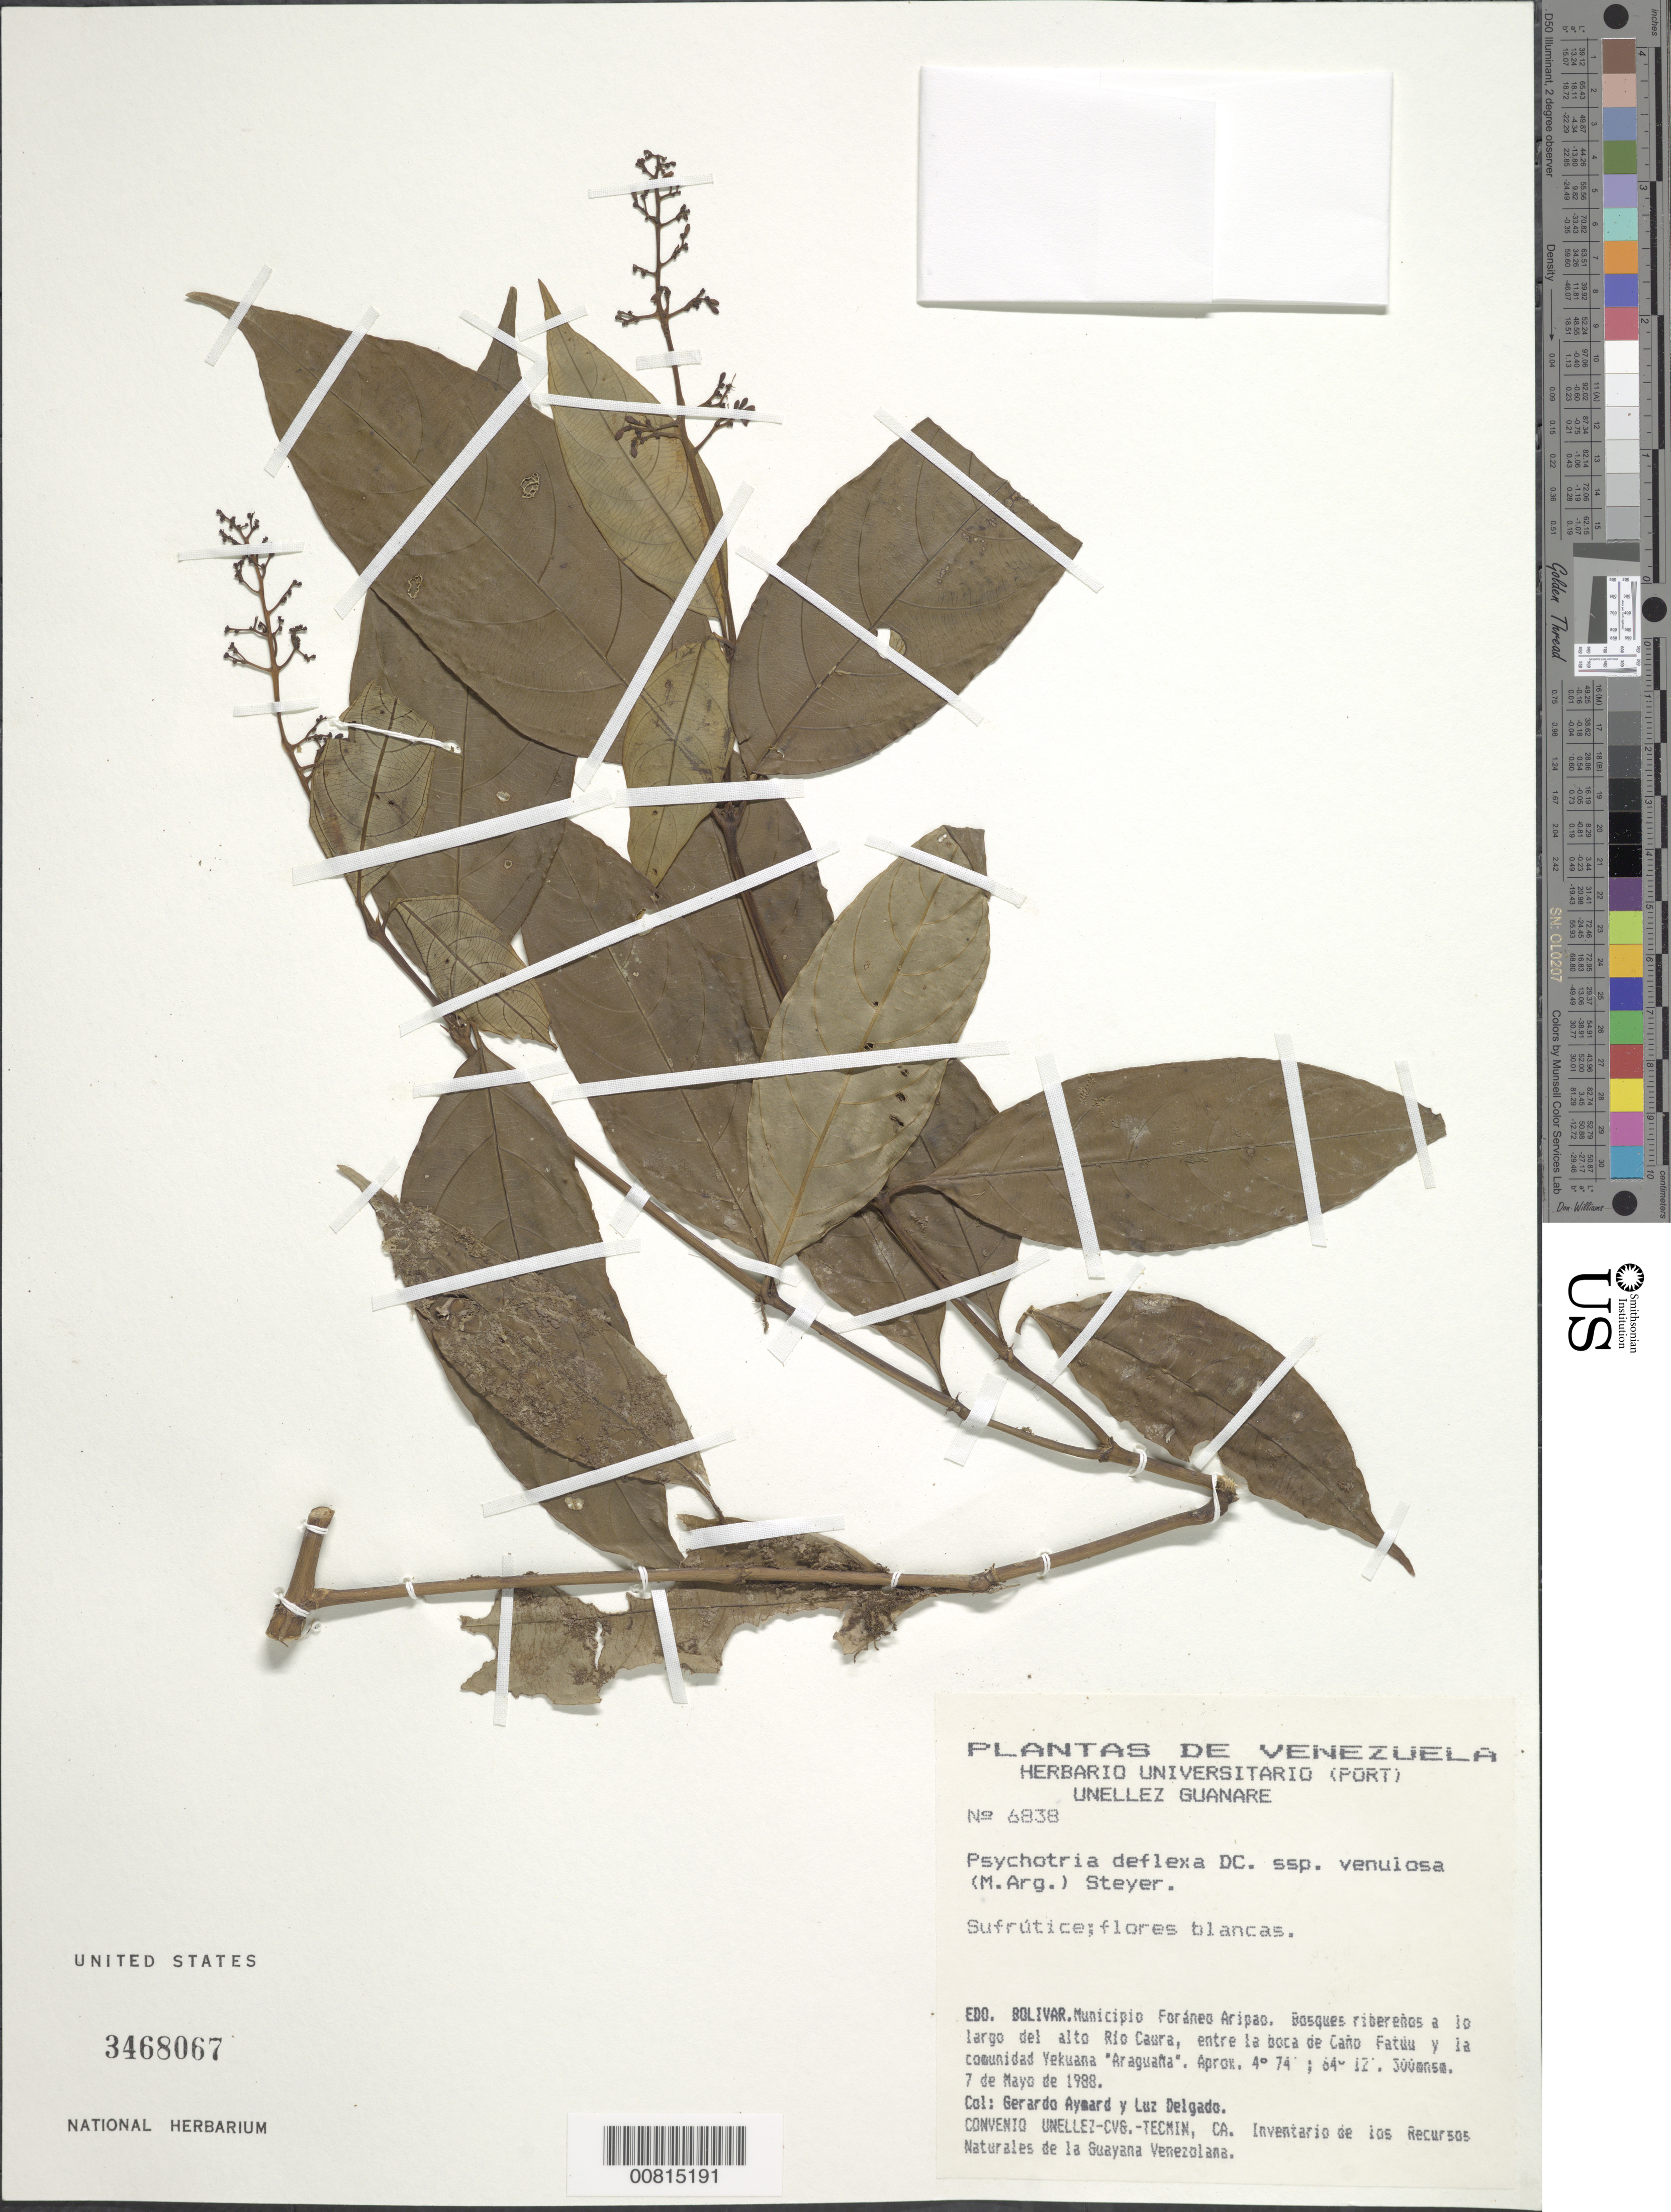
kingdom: Plantae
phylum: Tracheophyta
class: Magnoliopsida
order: Gentianales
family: Rubiaceae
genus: Psychotria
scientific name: Psychotria deflexa subsp. venulosa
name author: (Müll. Arg.) Steyerm.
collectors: G. A. Aymard & L. Delgado V.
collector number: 6838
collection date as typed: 7-May-88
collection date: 1988-05-07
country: Venezuela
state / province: Bolívar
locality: Mun. Foraneo Aripao, alto Río Caura, entre la boca de Canño Fatúu y la comunidad Yekuana "Araguana"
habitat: Riverine forest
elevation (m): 300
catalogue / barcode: US 3468067